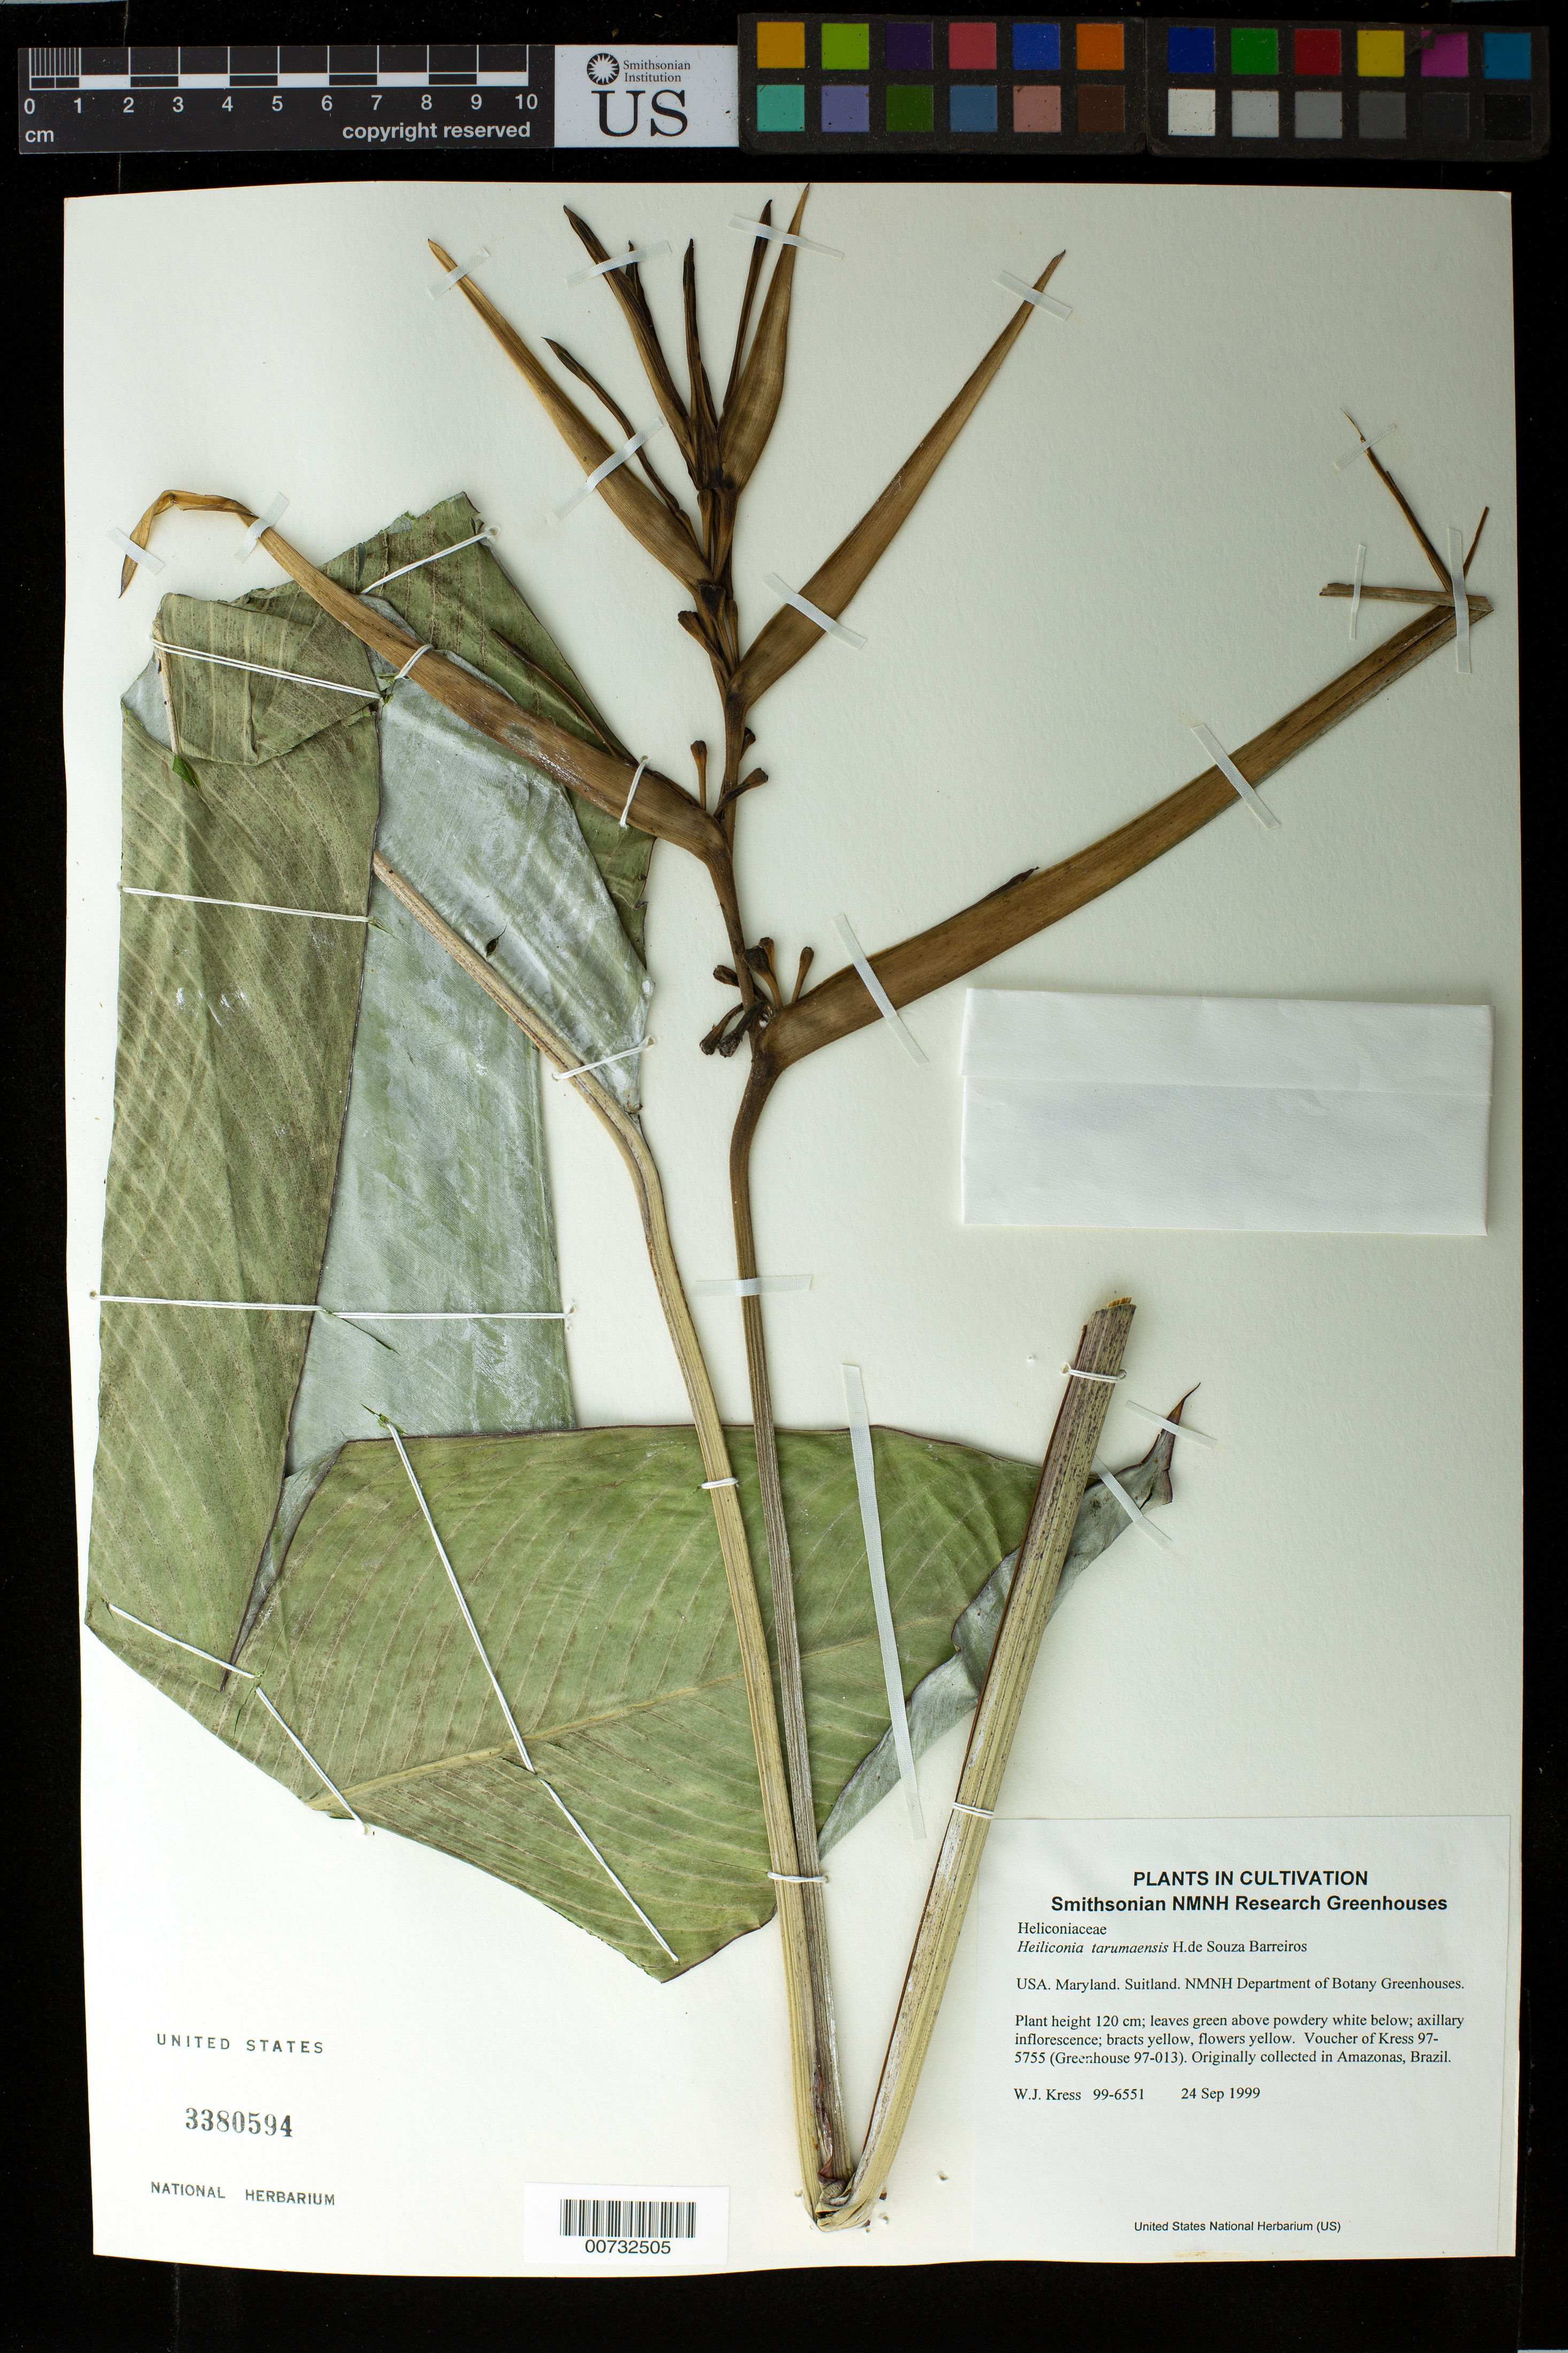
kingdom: Plantae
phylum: Tracheophyta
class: Liliopsida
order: Zingiberales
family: Heliconiaceae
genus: Heliconia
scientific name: Heliconia tarumaensis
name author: Barrieros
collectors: W. J. Kress & M. Bordelon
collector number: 99-6551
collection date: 1999-09-24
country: United States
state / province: Maryland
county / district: Prince George's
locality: NMNH Botany Research Greenhouses. Suitland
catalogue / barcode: US 3380594